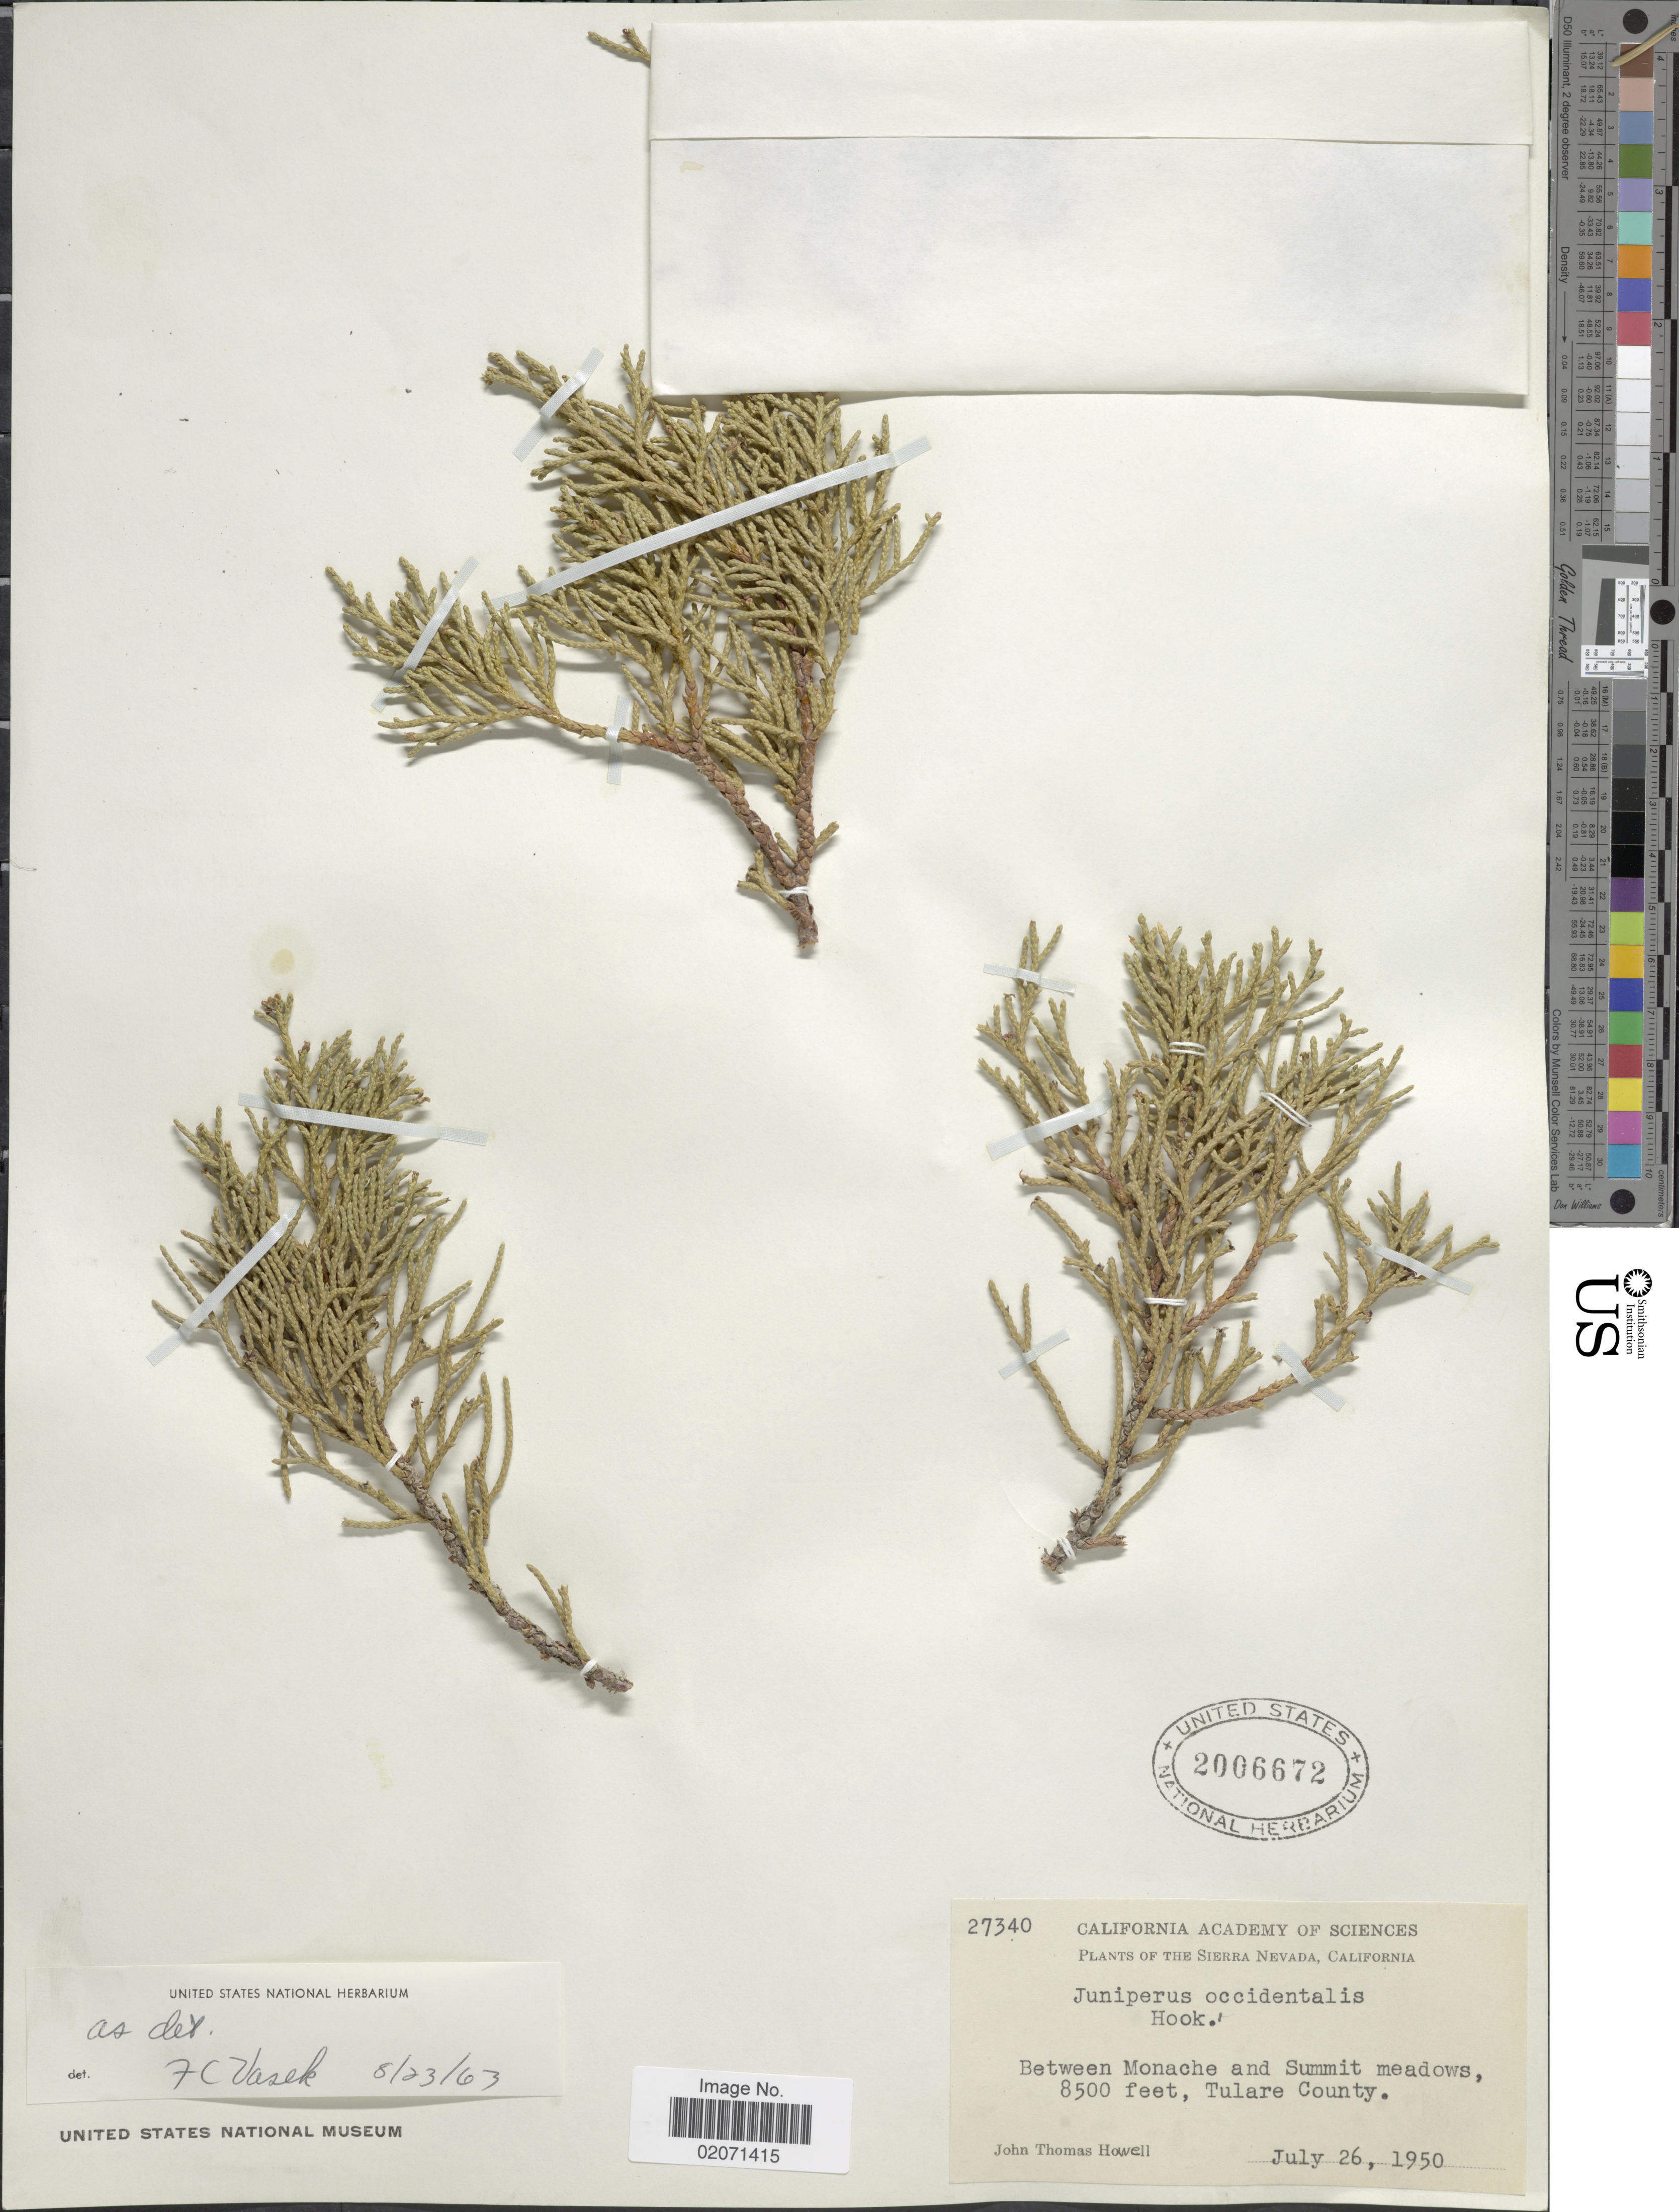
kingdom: Plantae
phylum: Tracheophyta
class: Pinopsida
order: Pinales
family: Cupressaceae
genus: Juniperus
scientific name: Juniperus occidentalis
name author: Hook.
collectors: J. T. Howell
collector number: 27340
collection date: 1950-07-26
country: United States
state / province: California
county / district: Tulare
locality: Sierra Nevada. Between Monache and Summit meadows, Tulare County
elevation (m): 2591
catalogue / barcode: US 2006672